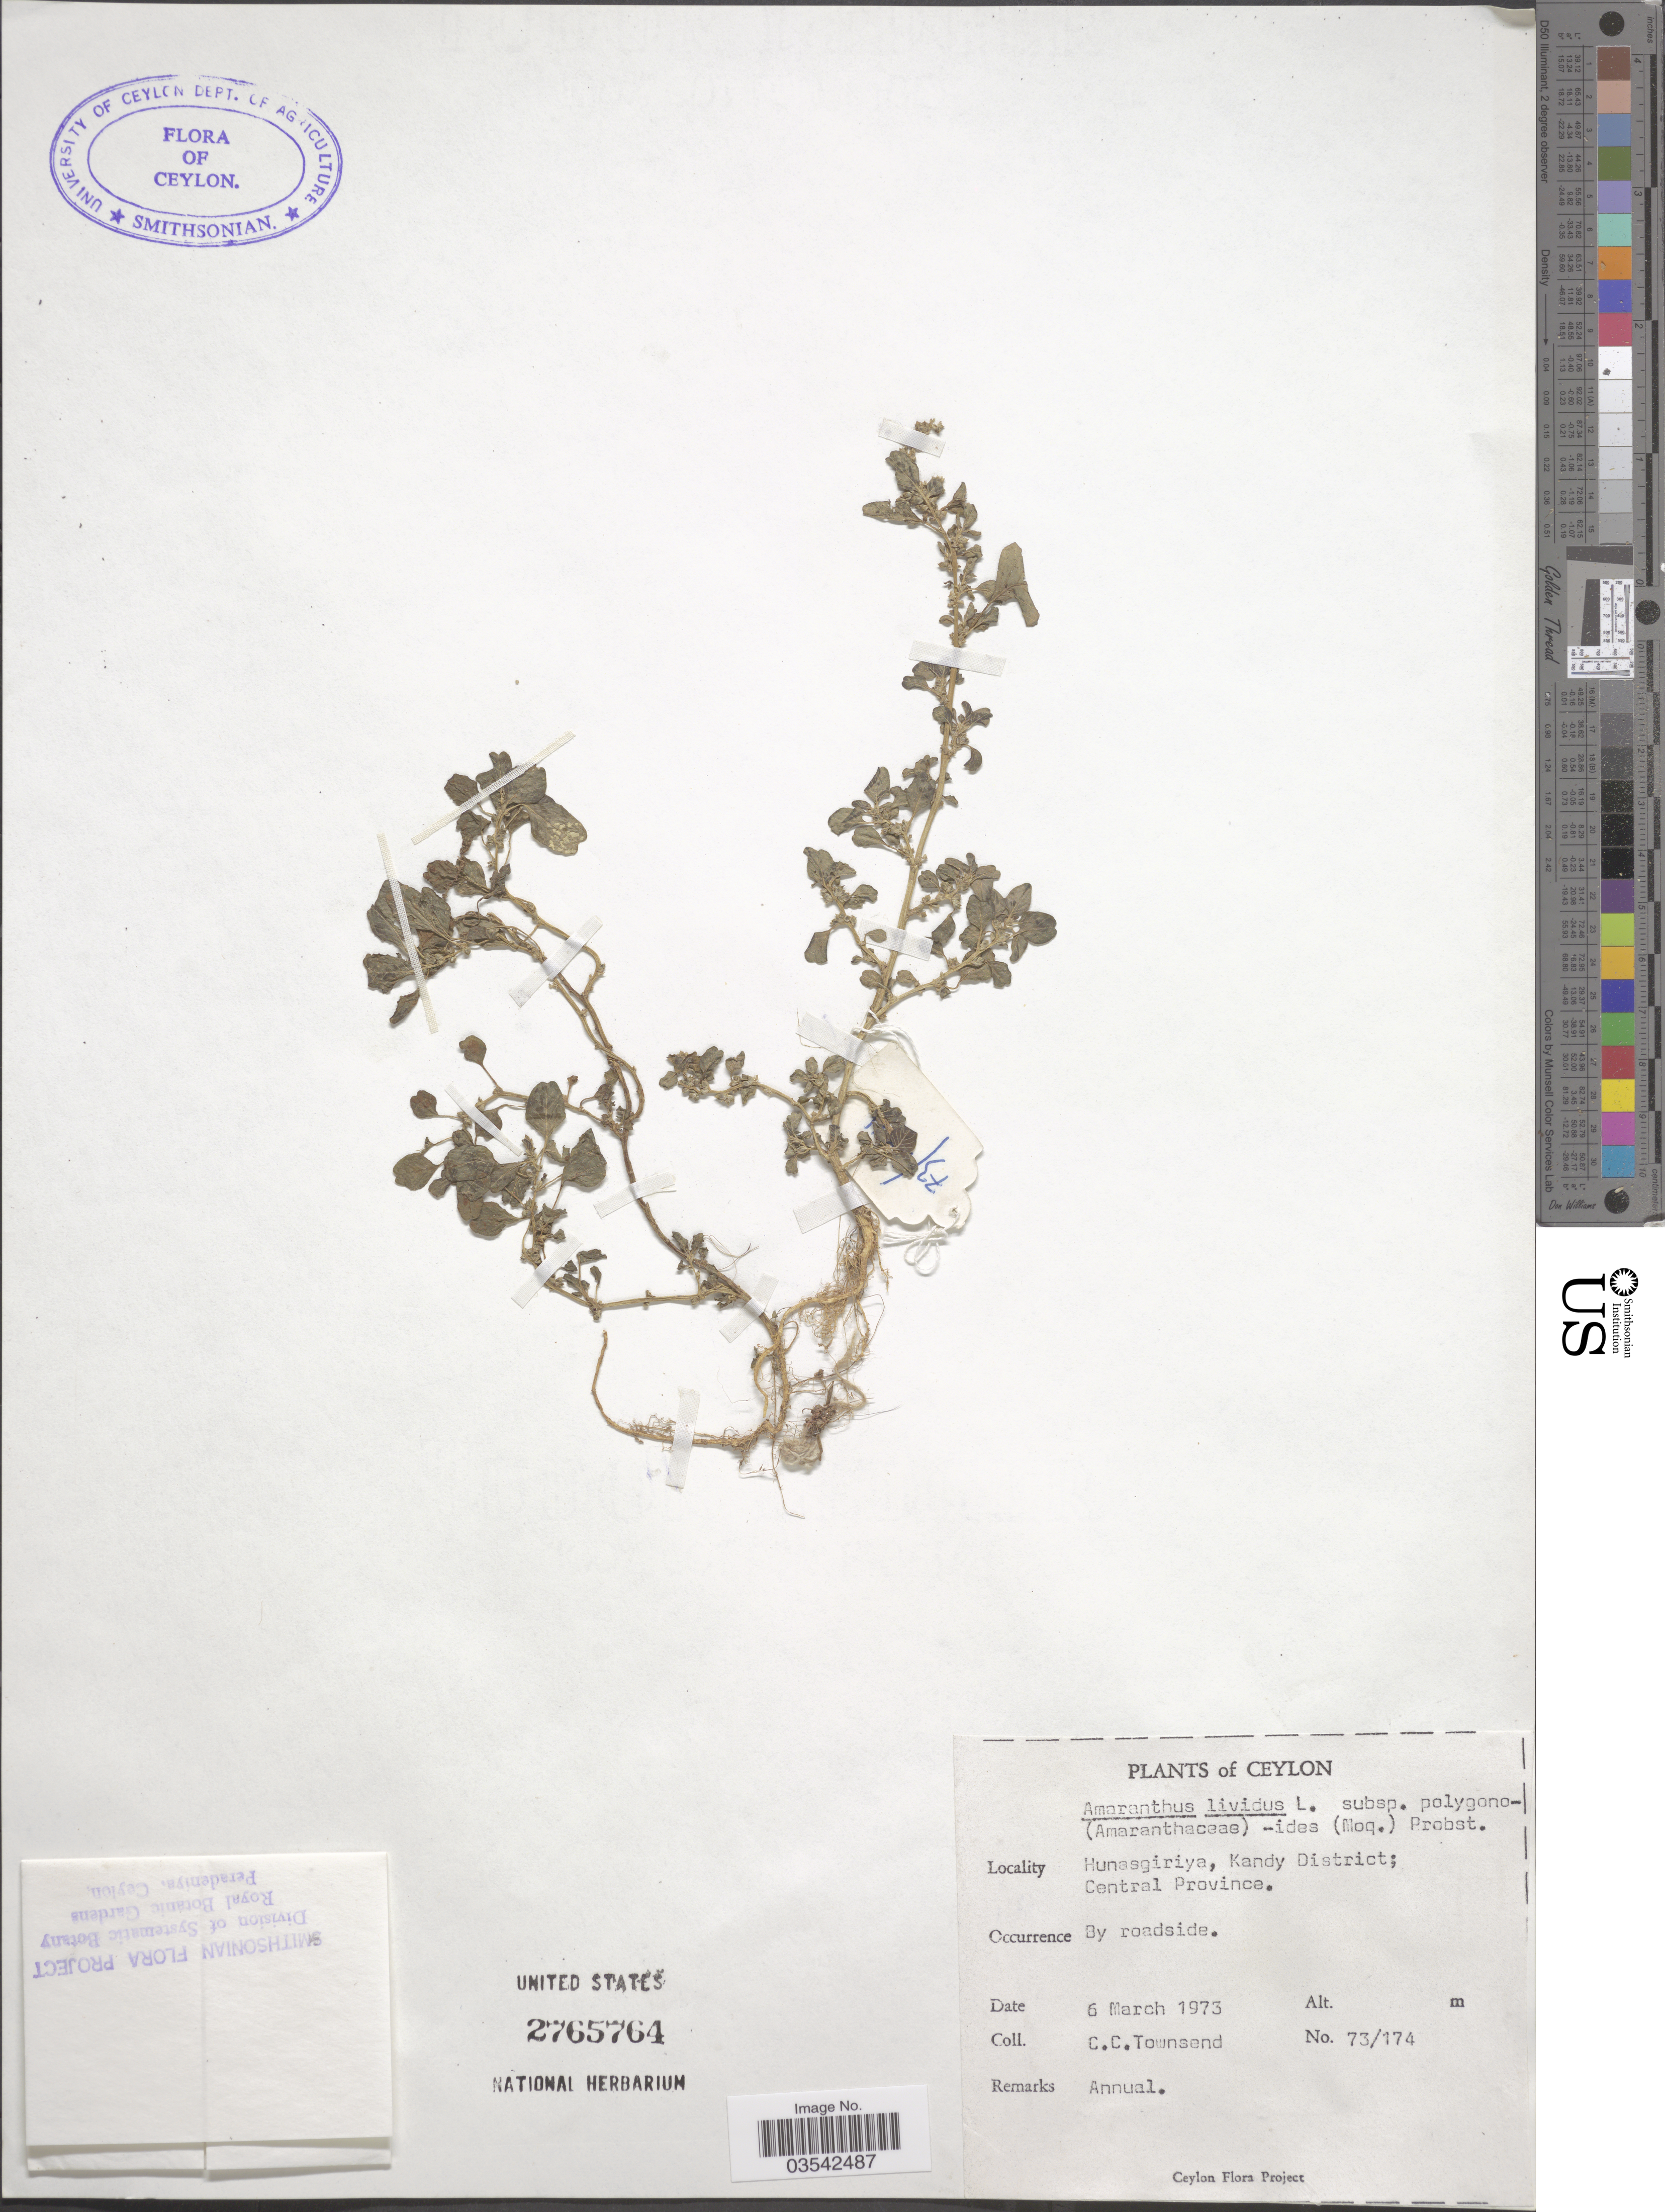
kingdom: Plantae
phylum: Tracheophyta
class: Magnoliopsida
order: Caryophyllales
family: Amaranthaceae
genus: Amaranthus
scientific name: Amaranthus lividus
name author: L.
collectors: C. C. Townsend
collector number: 73/174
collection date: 1973-03-06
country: Sri Lanka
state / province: Central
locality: Ceylon. Hunasgiriya, Kandy District. By roadside.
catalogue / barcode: US 2765764